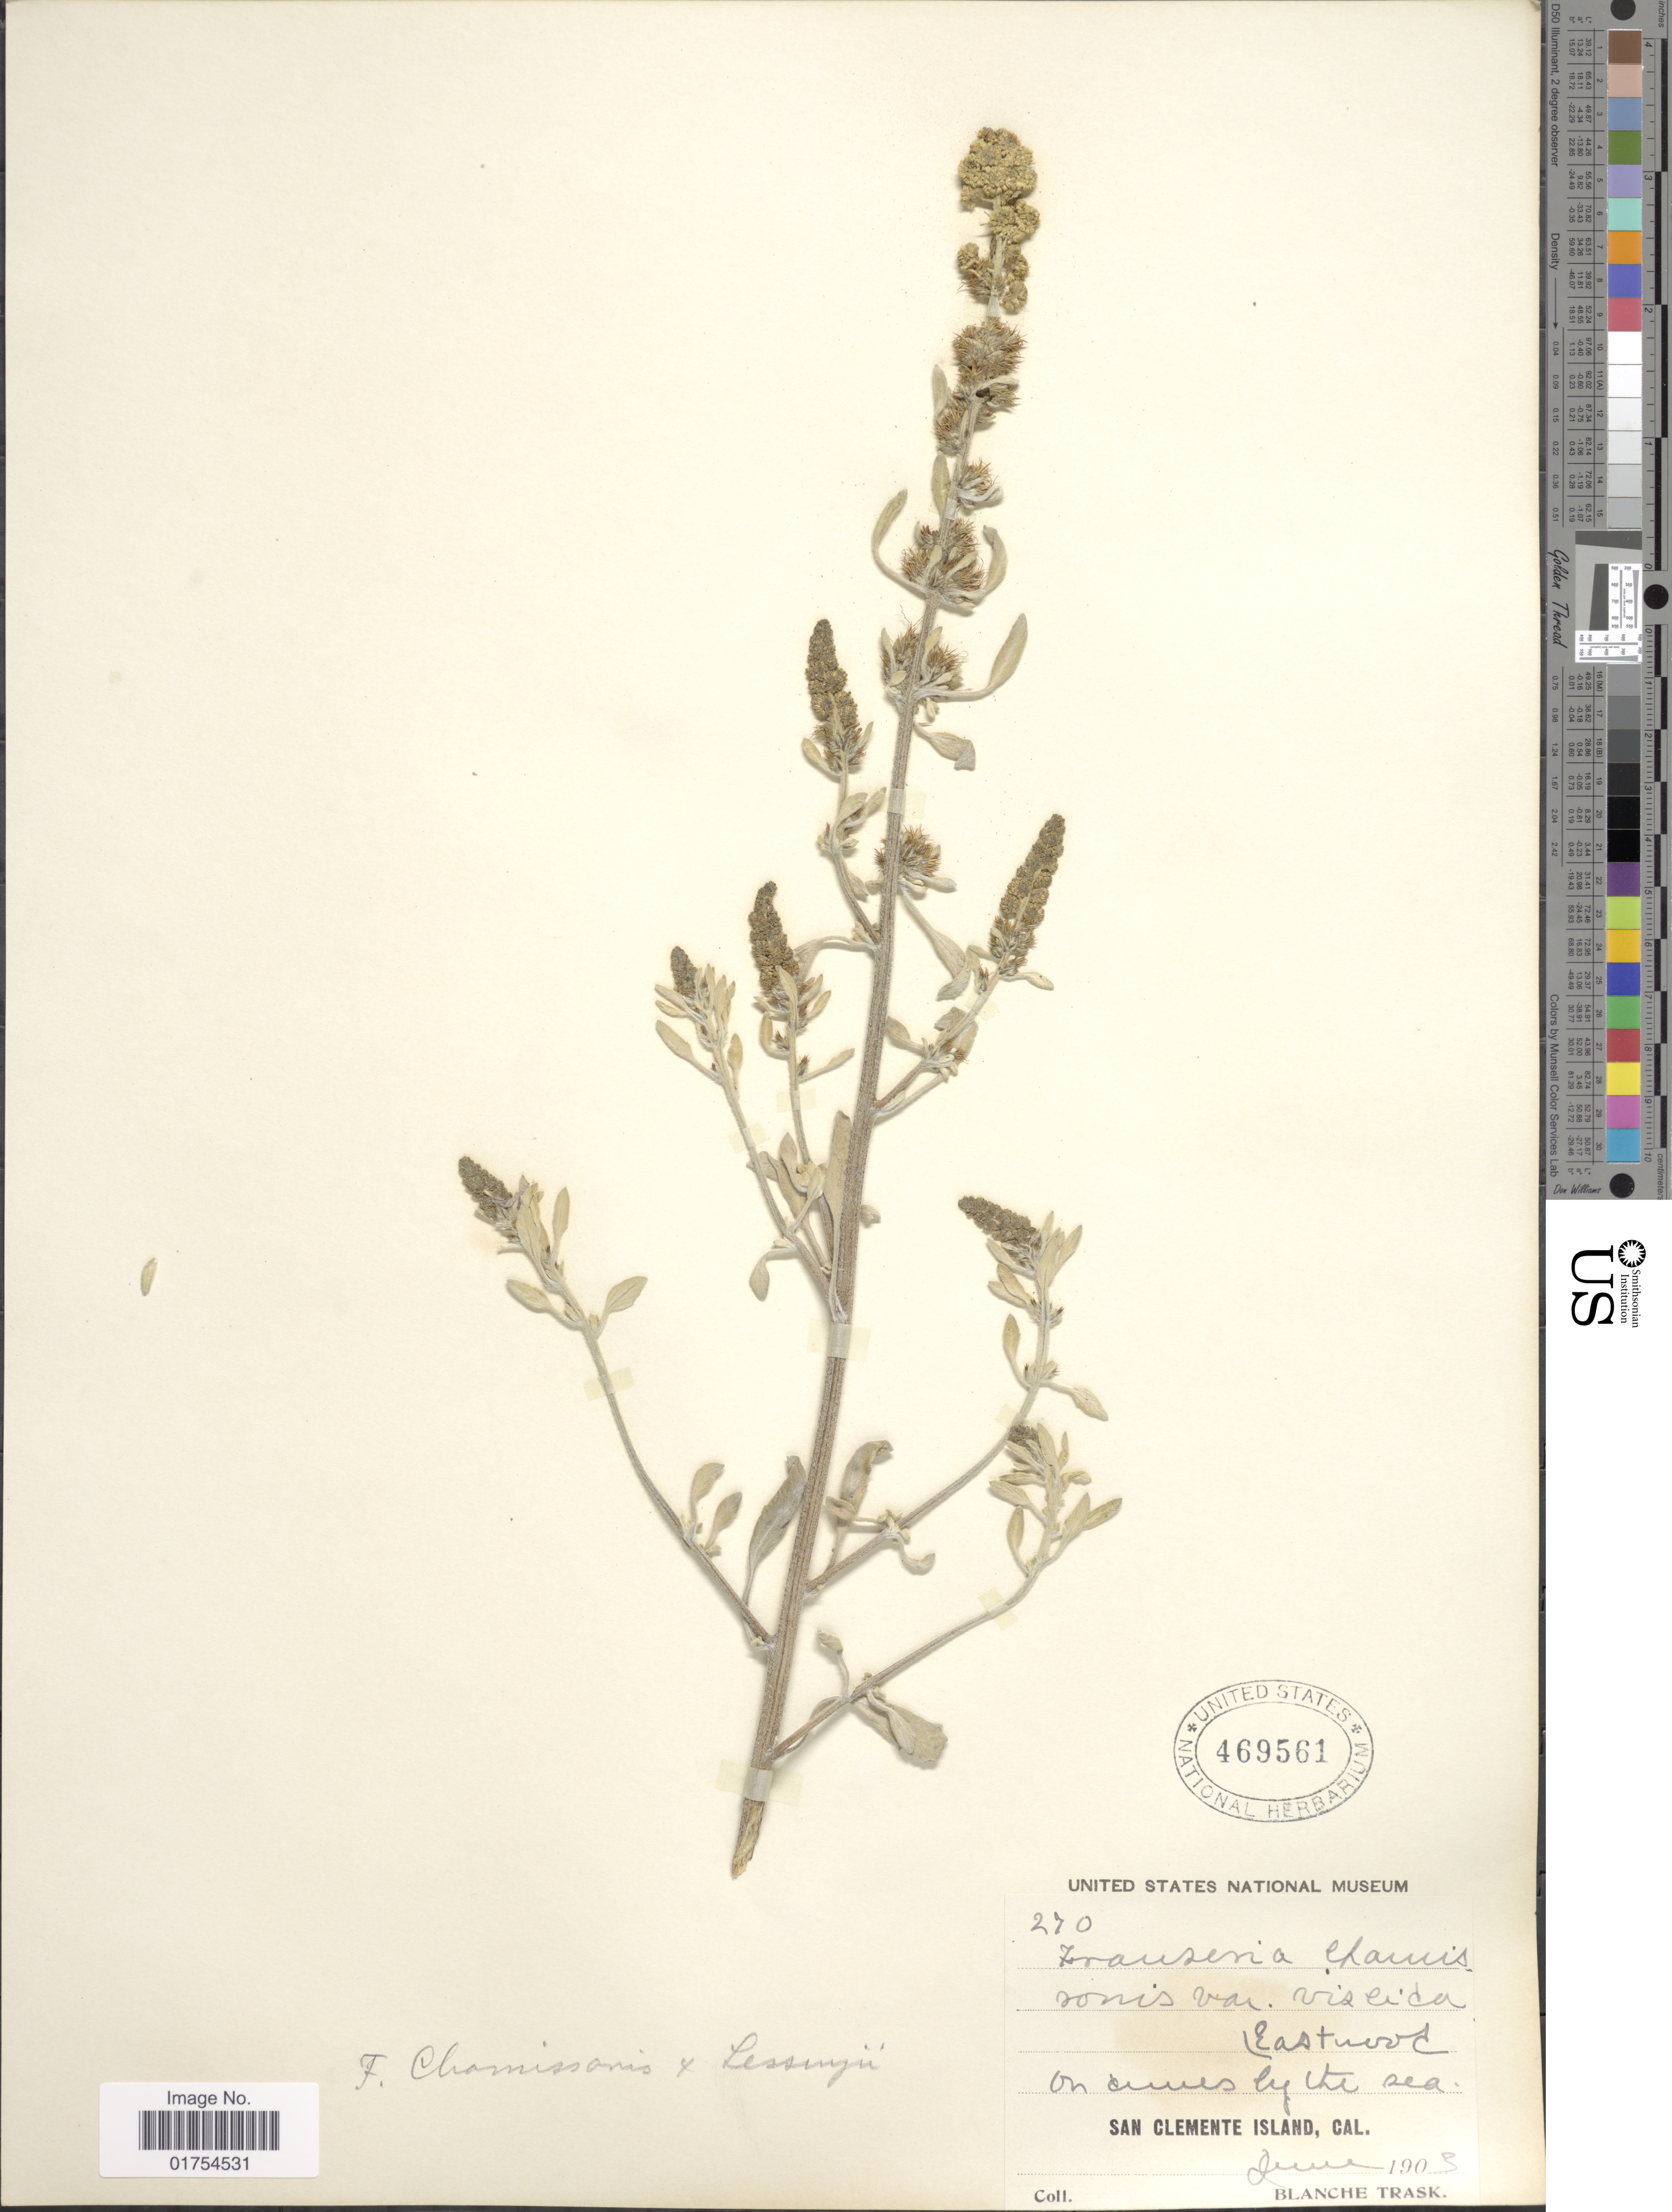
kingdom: Plantae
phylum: Tracheophyta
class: Magnoliopsida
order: Asterales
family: Asteraceae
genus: Franseria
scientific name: Franseria chamissonis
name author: Less.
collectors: B. Trask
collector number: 270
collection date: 1903-06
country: United States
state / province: California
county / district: Los Angeles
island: San Clemente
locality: San Clemente Island, Cal. On dunes by the sea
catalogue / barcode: US 469561